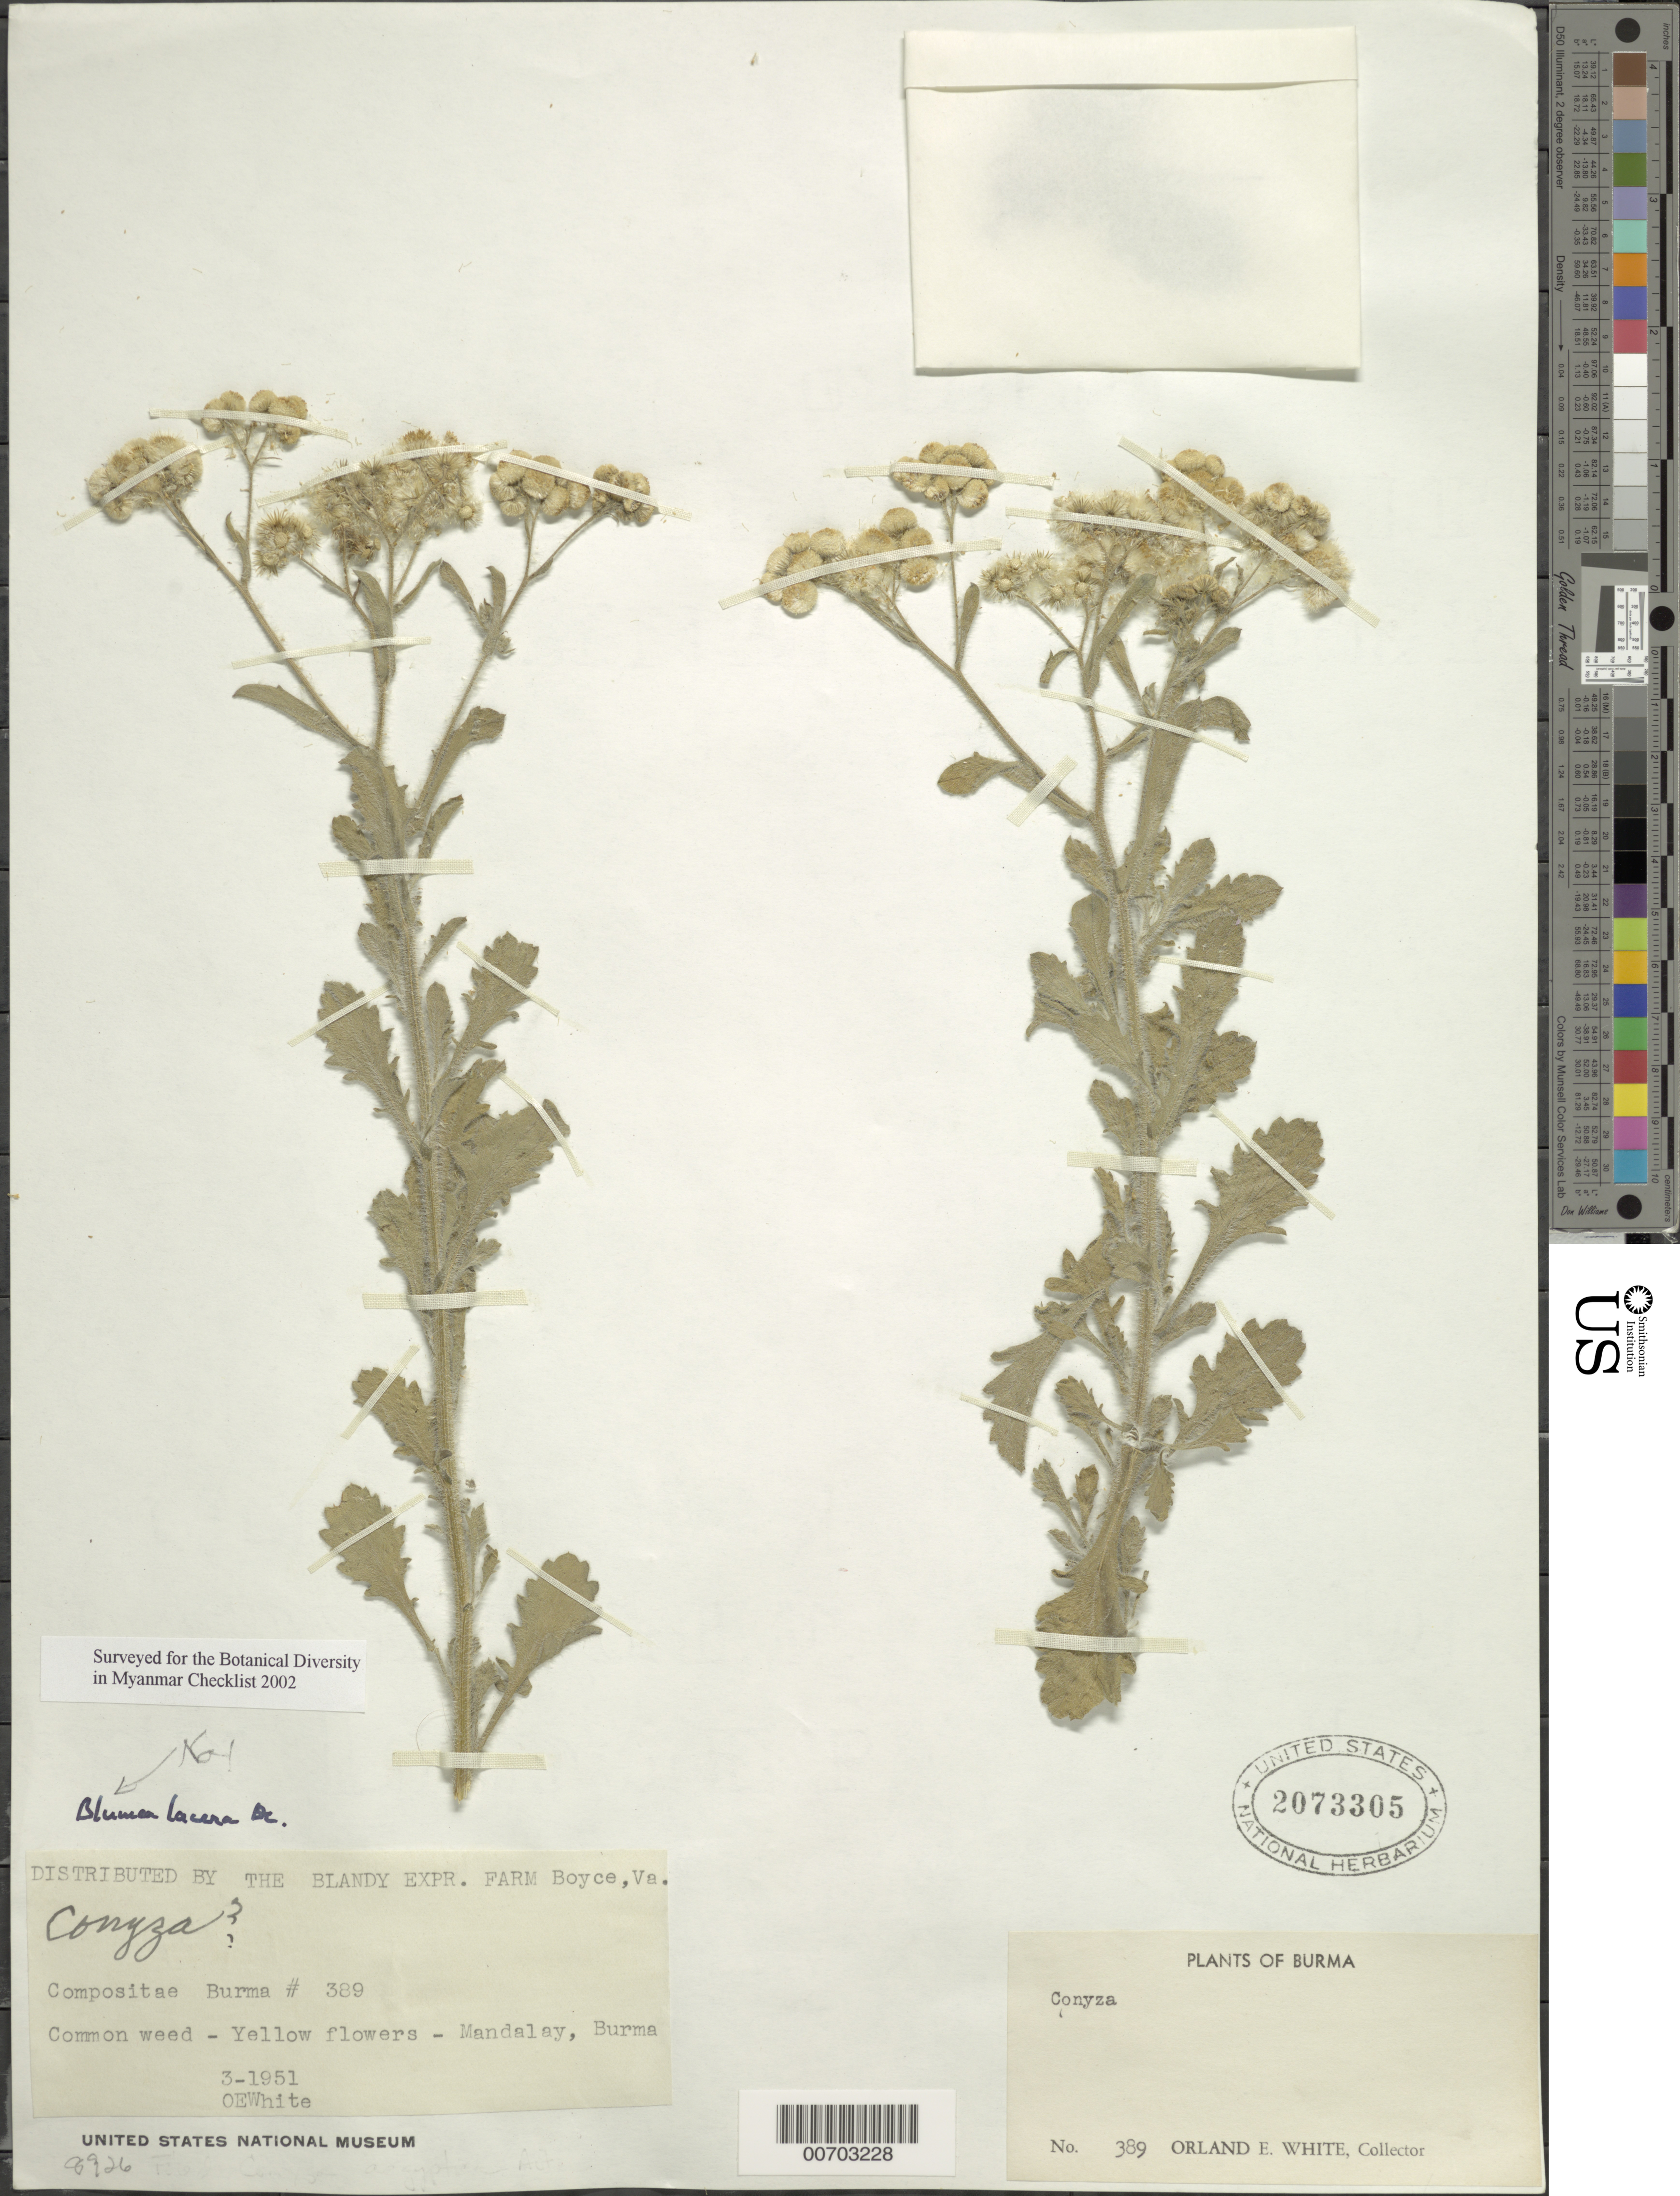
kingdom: Plantae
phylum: Tracheophyta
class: Magnoliopsida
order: Asterales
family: Asteraceae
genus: Conyza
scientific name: Conyza aegyptiaca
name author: (L.) Aiton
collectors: O. E. White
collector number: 389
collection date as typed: Mar 1951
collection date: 1951-03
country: Myanmar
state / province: Mandalay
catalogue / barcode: US 2073305